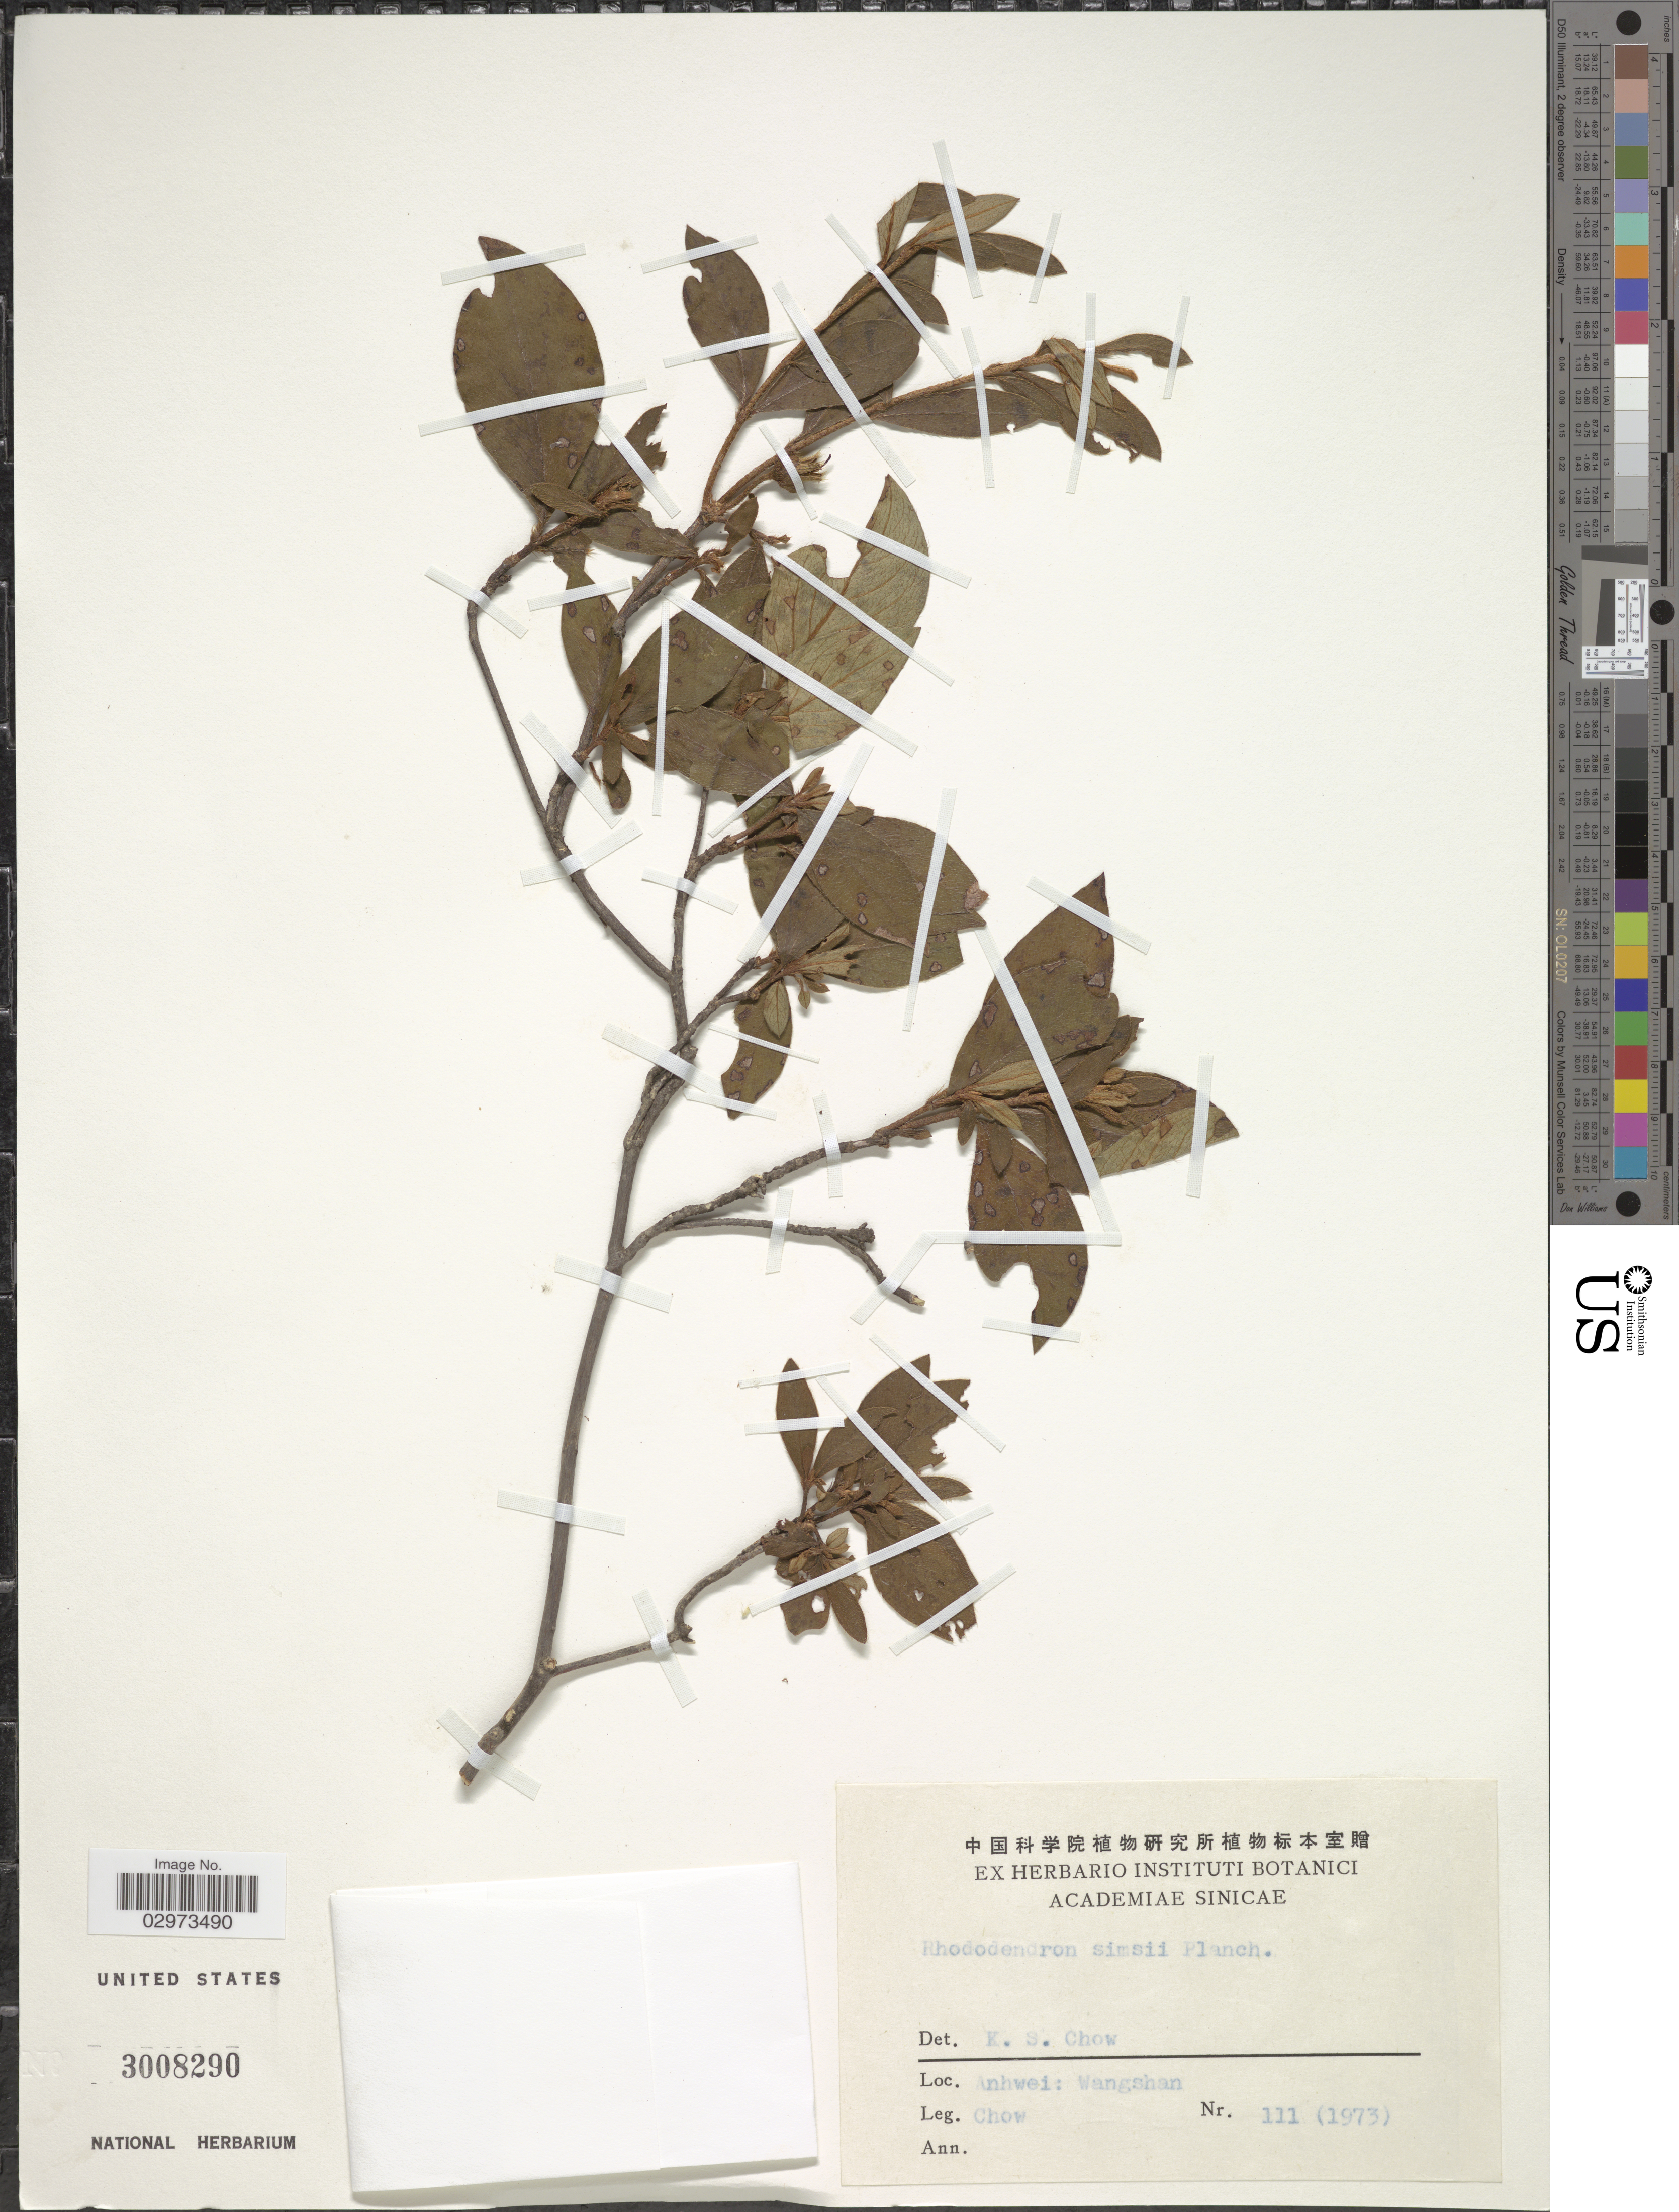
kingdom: Plantae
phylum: Tracheophyta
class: Magnoliopsida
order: Ericales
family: Ericaceae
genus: Rhododendron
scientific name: Rhododendron simsii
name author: Planch.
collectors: Chow, --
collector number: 111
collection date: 1973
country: China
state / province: Anhui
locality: Anhwei: Wangshan.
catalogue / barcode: US 3008290